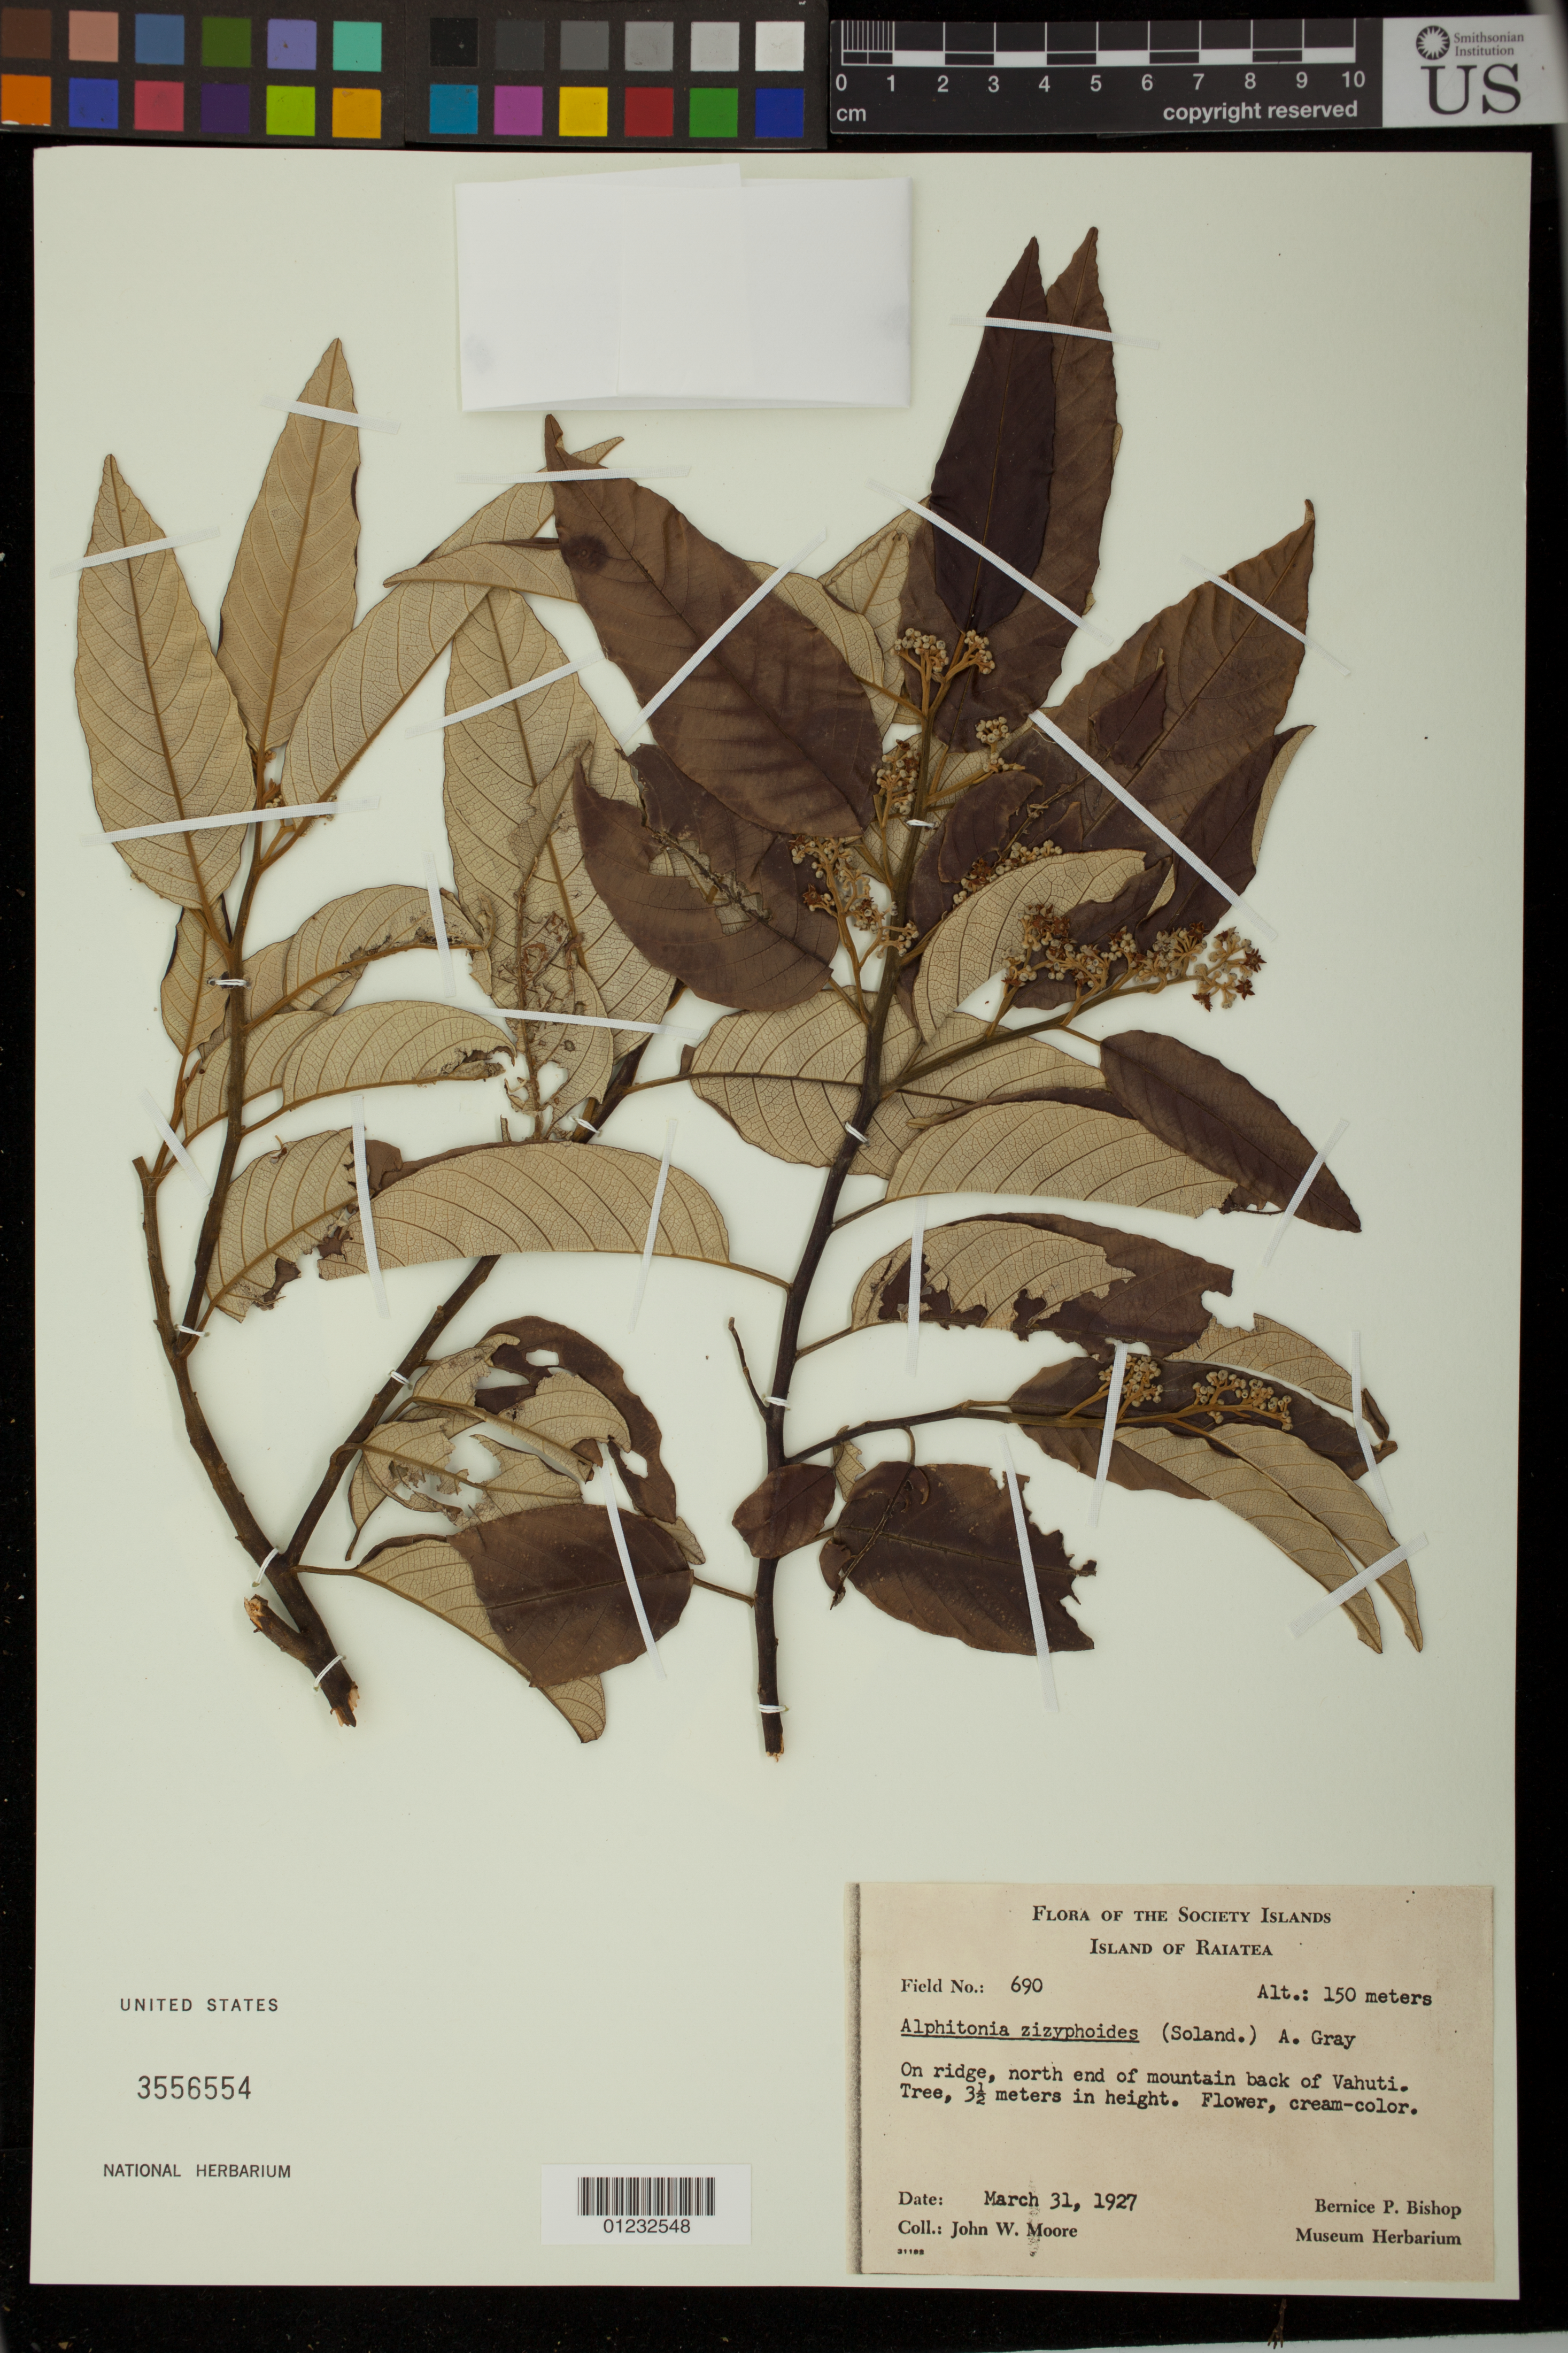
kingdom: Plantae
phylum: Tracheophyta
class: Magnoliopsida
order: Rosales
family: Rhamnaceae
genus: Alphitonia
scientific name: Alphitonia zizyphoides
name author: (Sol. ex Spreng.) A. Gray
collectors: J. Moore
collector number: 690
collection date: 1927-03-31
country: French Polynesia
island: Raiatea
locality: On ridge north end of mountain back of Vahuti.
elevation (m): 150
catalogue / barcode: US 3556554